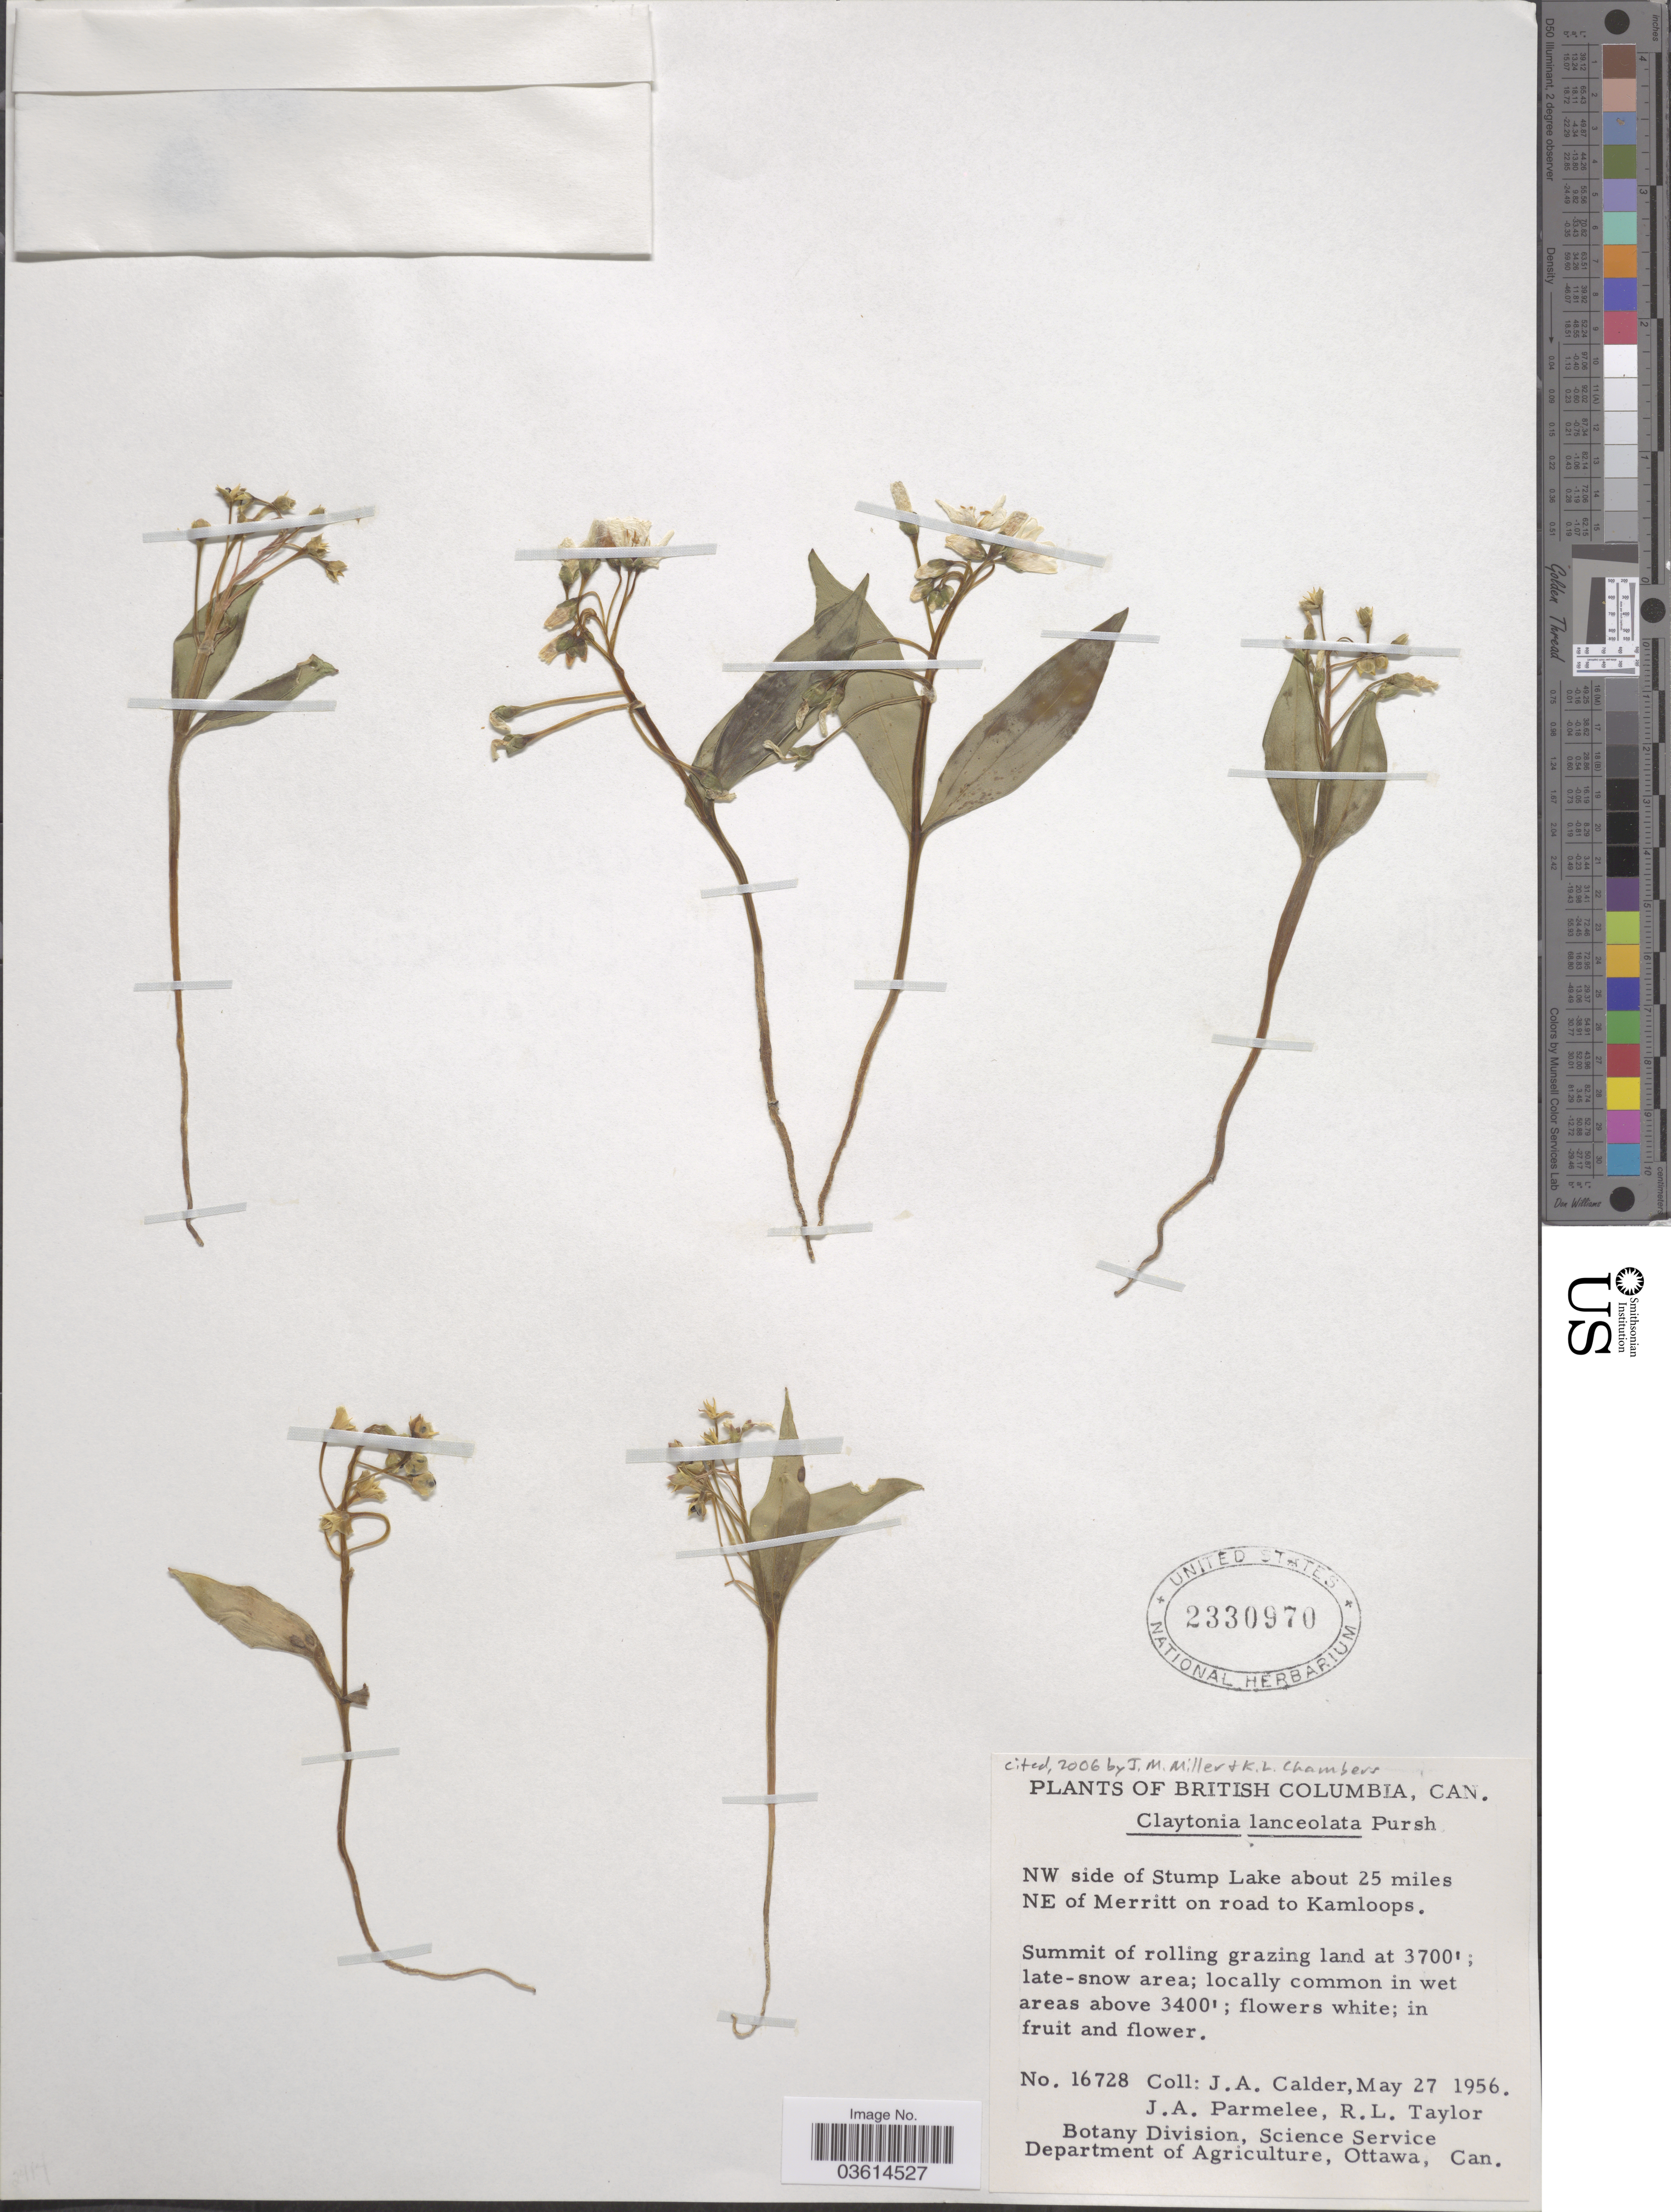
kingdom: Plantae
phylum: Tracheophyta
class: Magnoliopsida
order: Caryophyllales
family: Montiaceae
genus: Claytonia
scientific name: Claytonia lanceolata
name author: Pursh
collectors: J. A. Calder, J. A. Parmelee & R. Taylor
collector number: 16728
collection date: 1956-05-27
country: Canada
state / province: British Columbia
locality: NW side of Stump Lake about 25 miles NE of Merritt on road to Kamloops.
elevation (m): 1036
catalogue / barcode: US 2330970